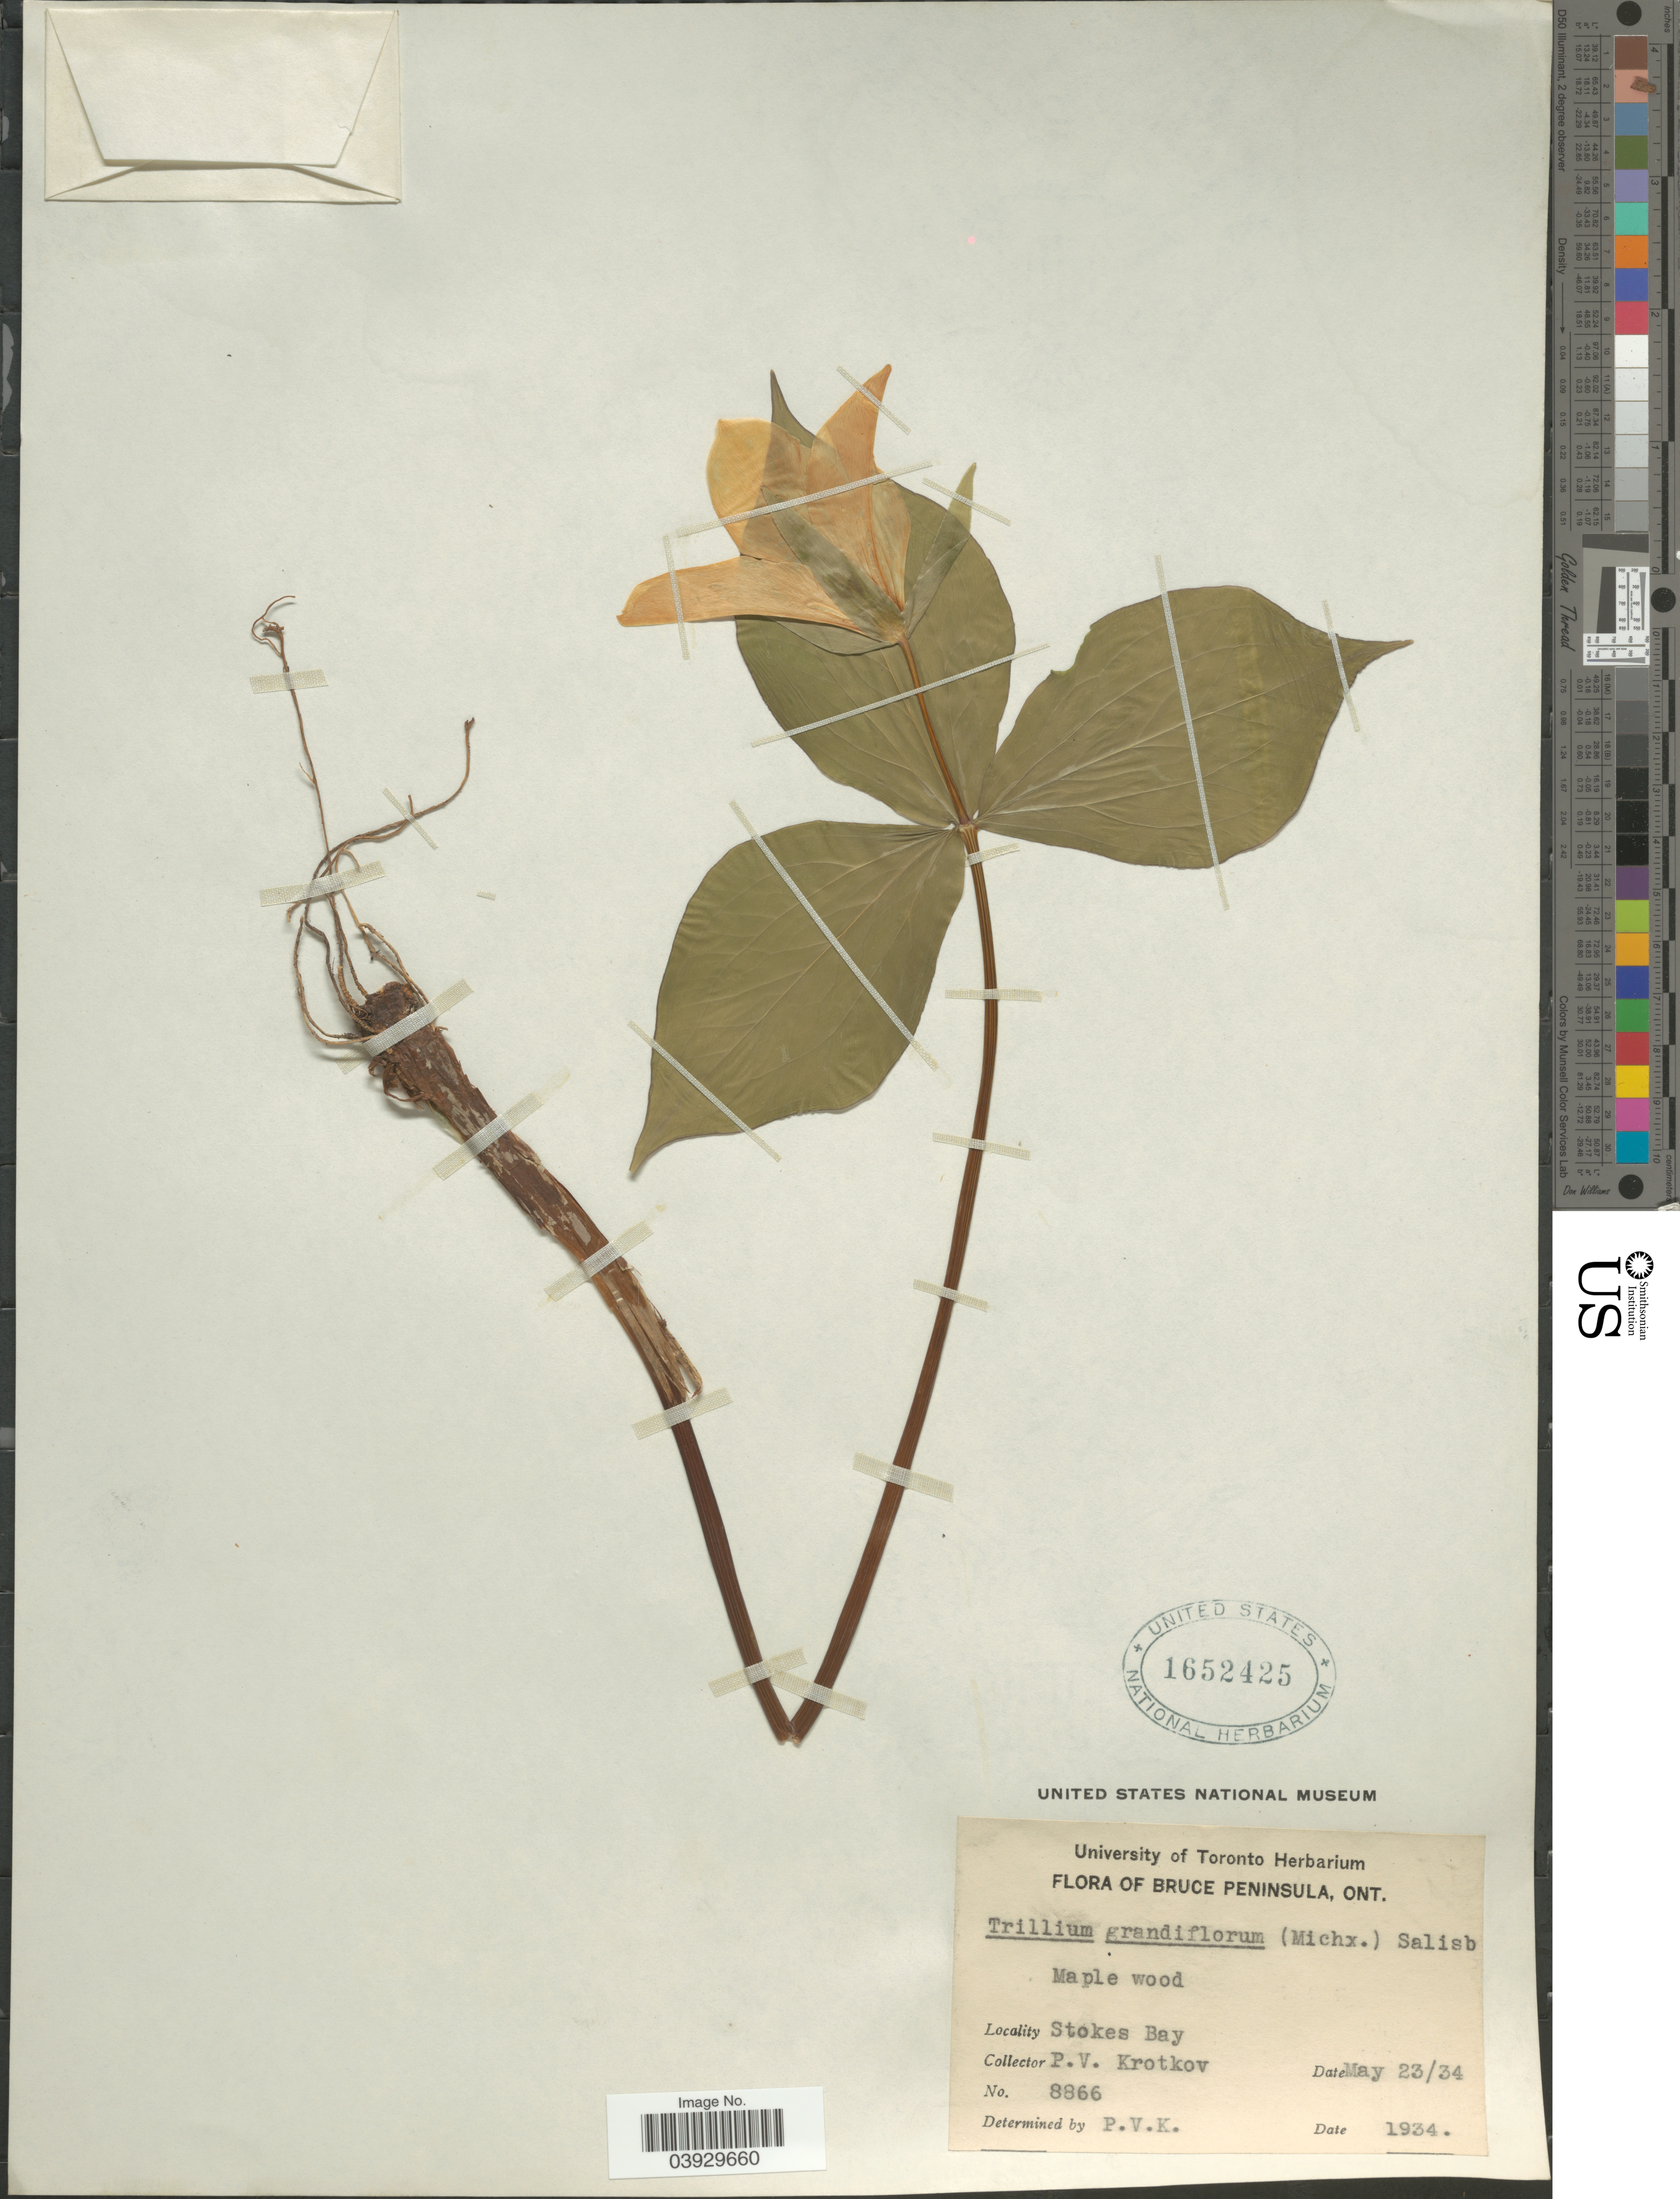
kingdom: Plantae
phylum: Tracheophyta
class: Liliopsida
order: Liliales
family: Melanthiaceae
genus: Trillium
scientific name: Trillium grandiflorum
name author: (Michx.) Salisb.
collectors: P. V. Krotkov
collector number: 8866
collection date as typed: Transcribed d/m/y: 23/5/34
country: Canada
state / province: Ontario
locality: Bruce Peninsula. Stokes Bay.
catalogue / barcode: US 1652425